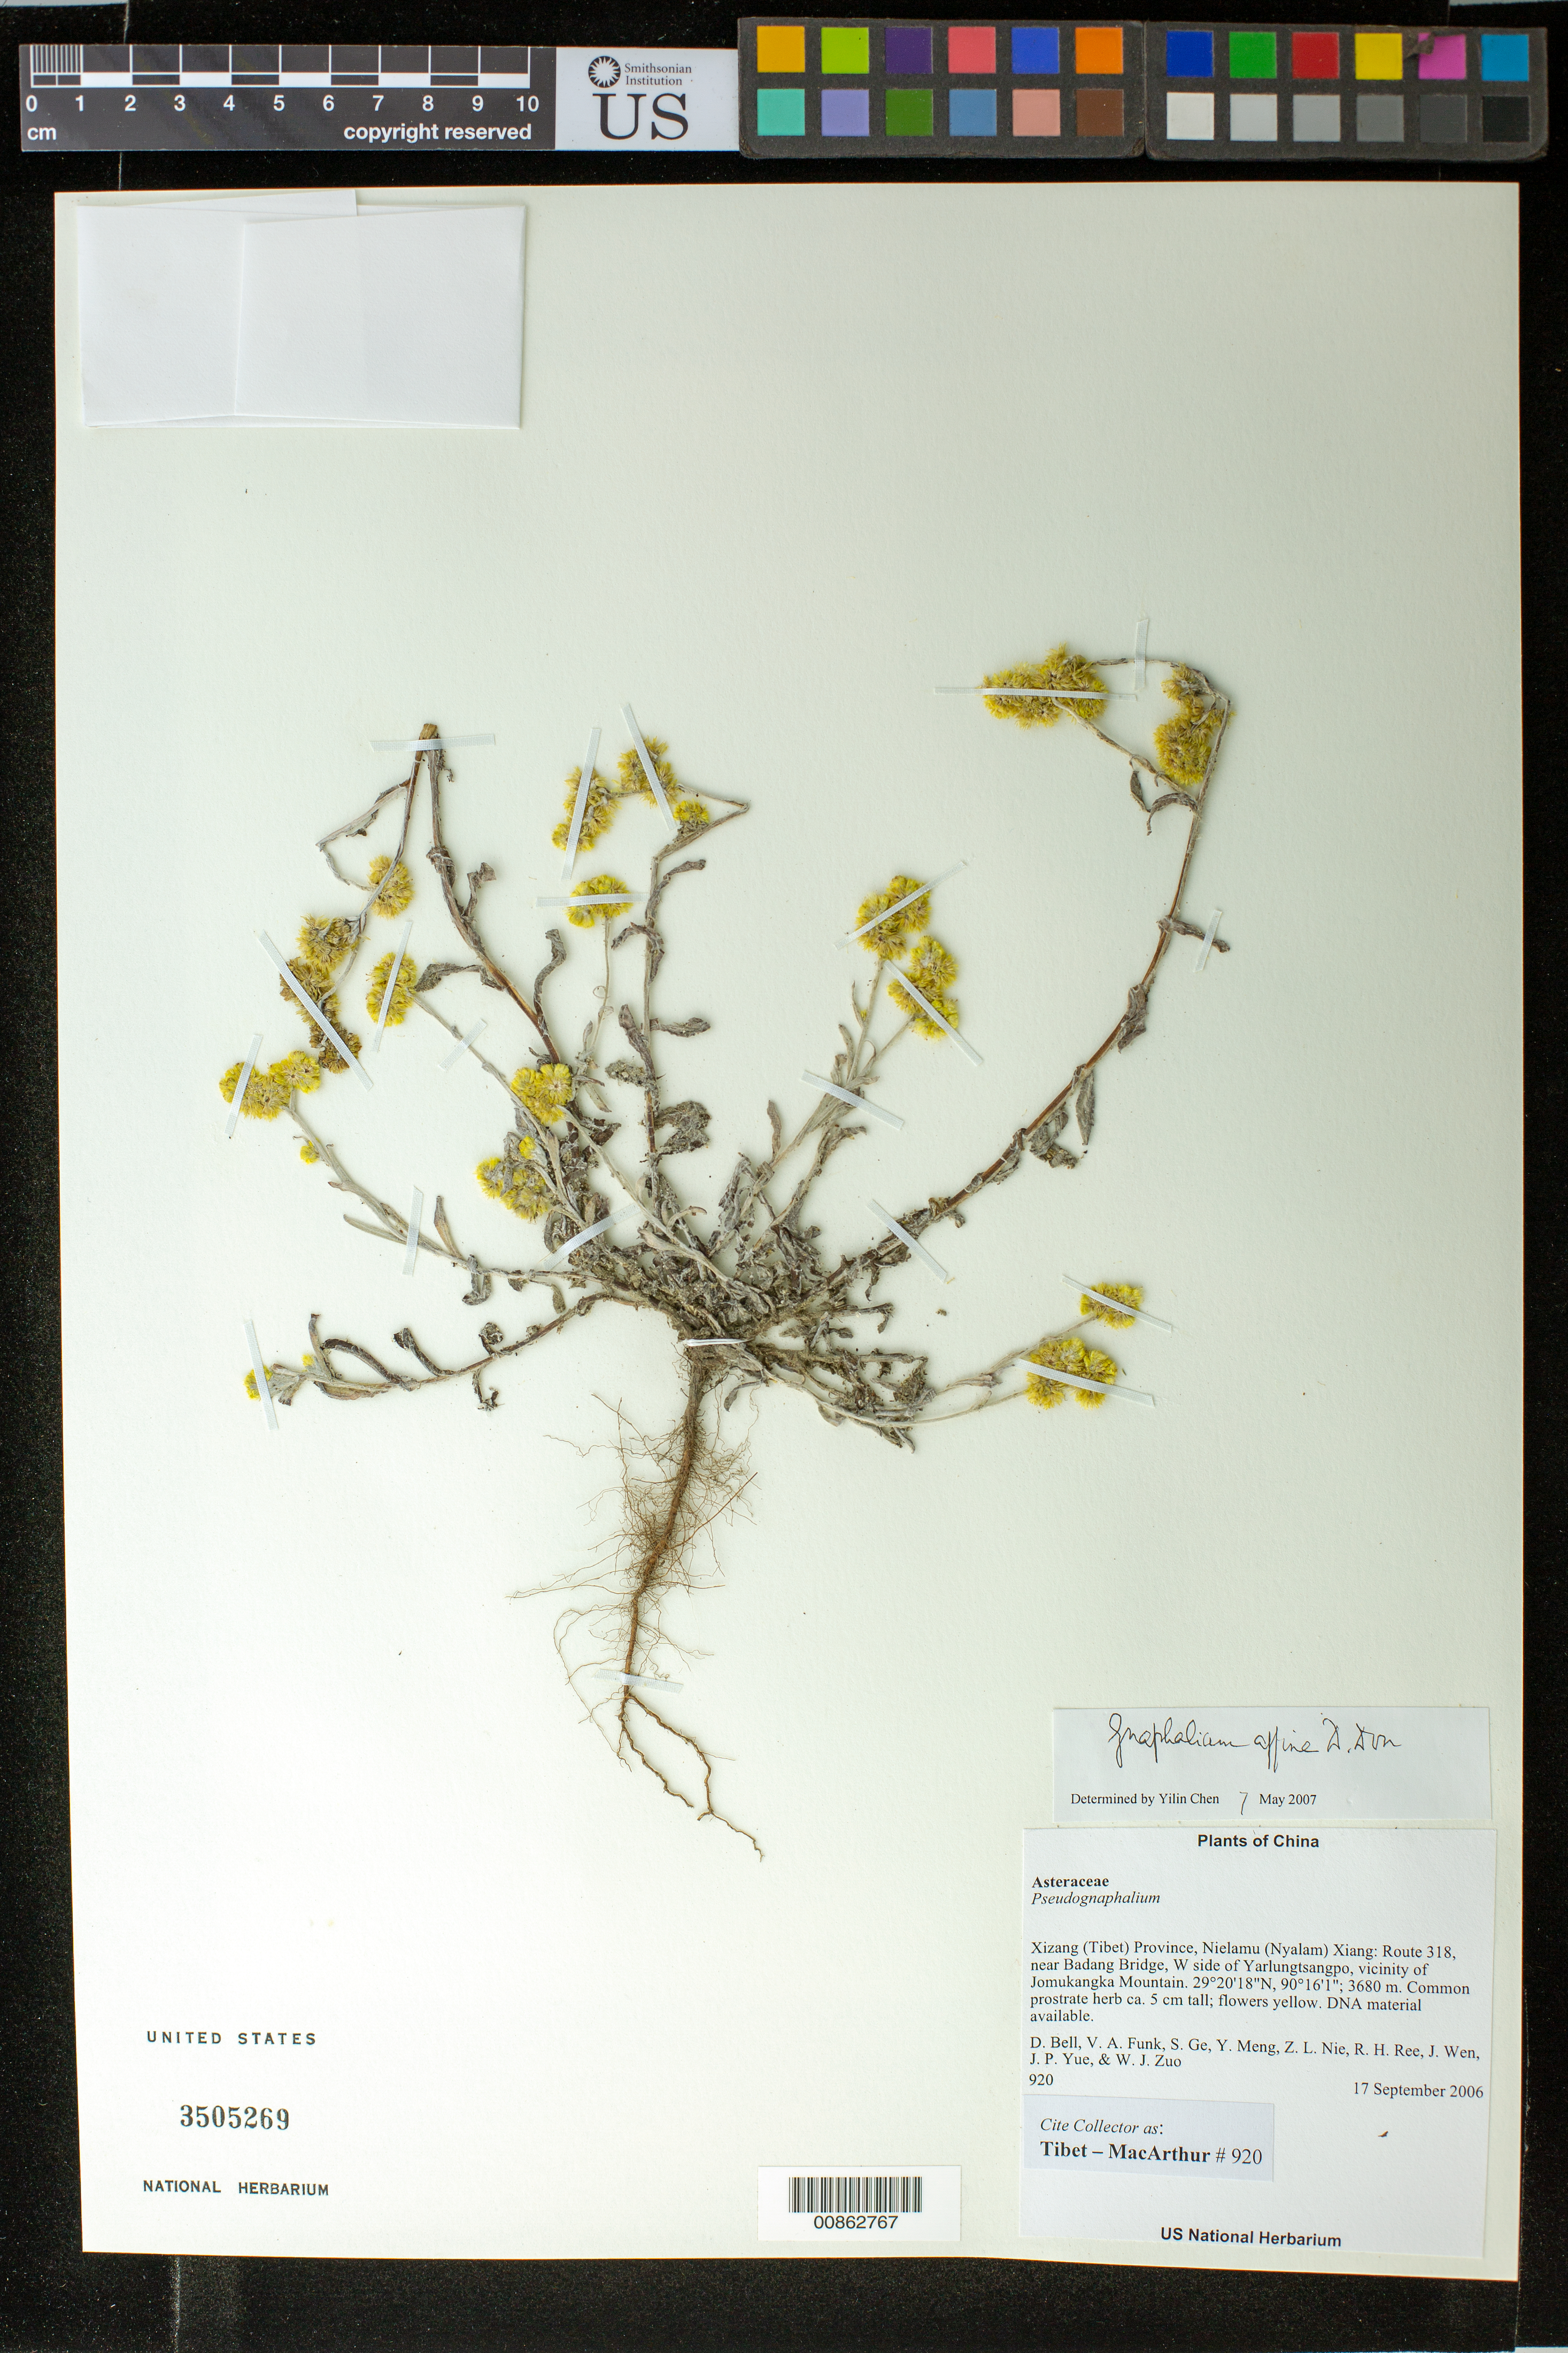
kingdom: Plantae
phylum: Tracheophyta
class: Magnoliopsida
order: Asterales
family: Asteraceae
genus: Gnaphalium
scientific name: Gnaphalium affine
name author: D. Don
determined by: Yilin Chen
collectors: Tibet-MacArthur, D. A. Bell, V. Funk, S. Ge, Y. Meng, Z. Nie, R. Ree, J. Wen, J. Yue & W. Zuo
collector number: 920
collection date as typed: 17 Sep 2006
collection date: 2006-09-17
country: China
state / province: Xizang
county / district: Nyemo Xian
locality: Route 318, near Badang Bridge, W side of Yarlungtsangpo, vicinity of Jomukangka Mountain.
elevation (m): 3680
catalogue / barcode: US 3505269